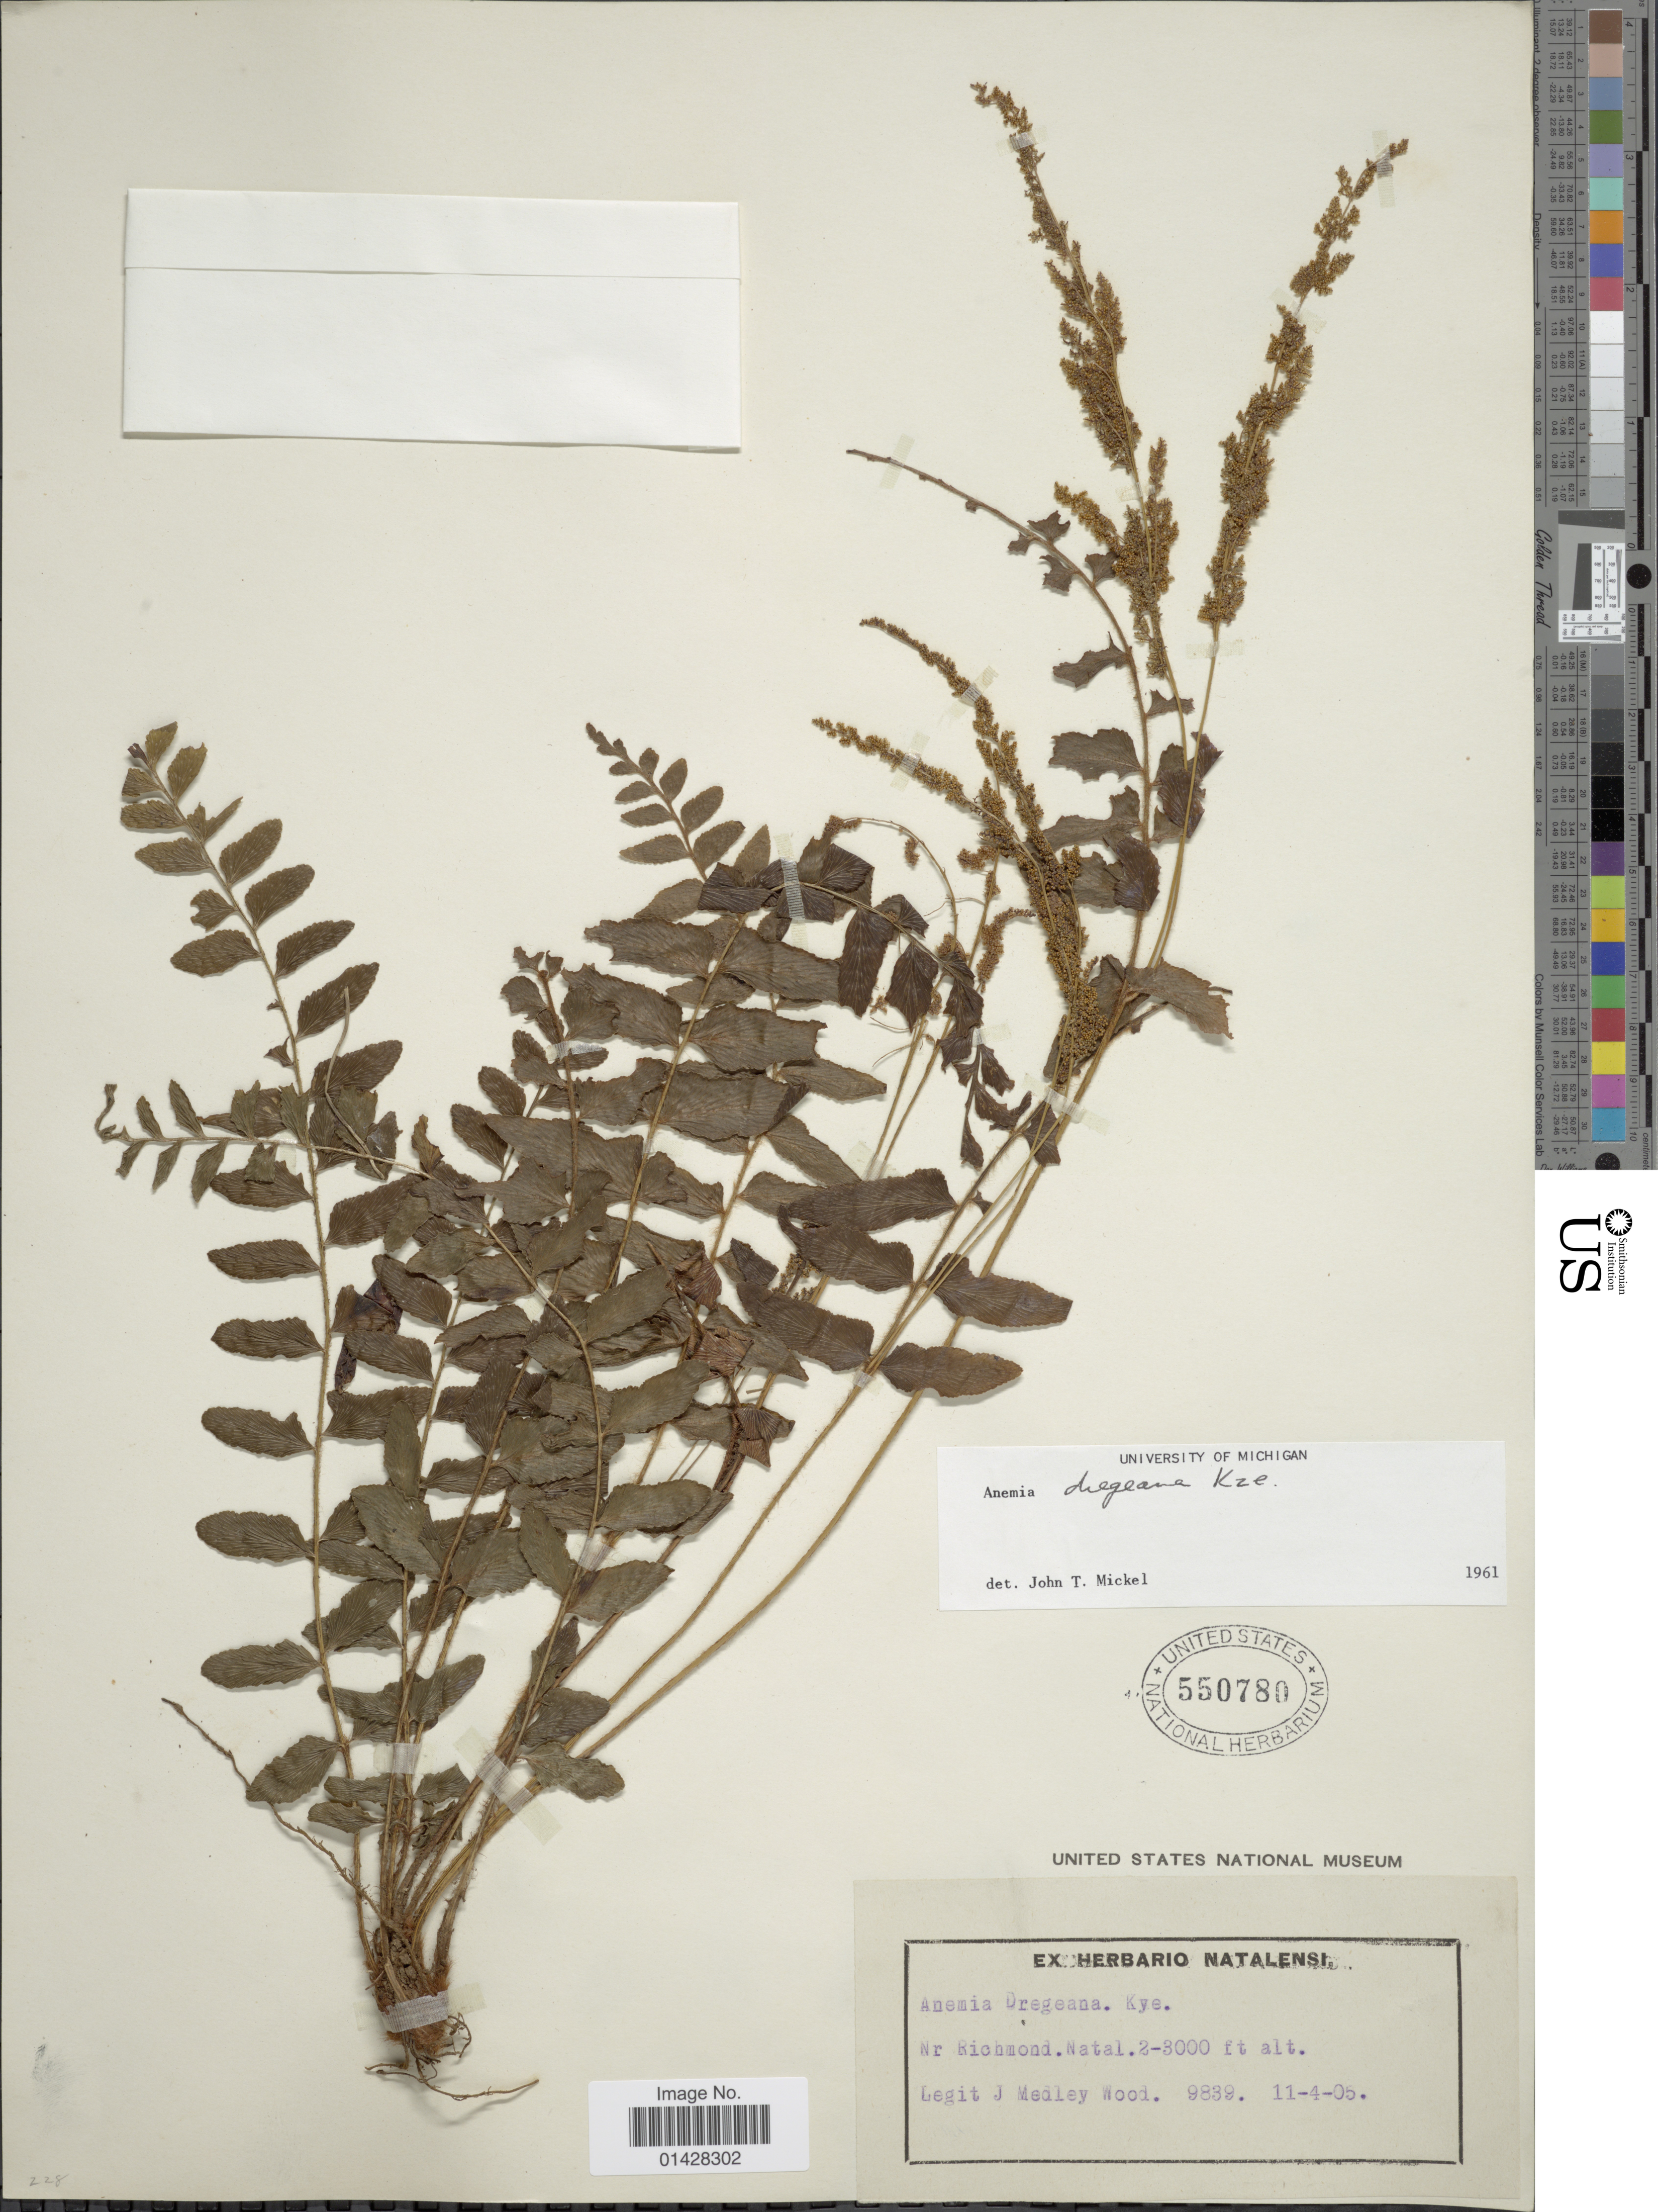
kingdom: Plantae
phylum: Tracheophyta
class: Polypodiopsida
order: Schizaeales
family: Anemiaceae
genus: Anemia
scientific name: Anemia dregeana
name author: Kunze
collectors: J. M. Wood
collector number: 9839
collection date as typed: Transcribed d/m/y: 11/4/05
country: South Africa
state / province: KwaZulu-Natal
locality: Nr Richmond. Natal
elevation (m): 610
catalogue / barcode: US 550780